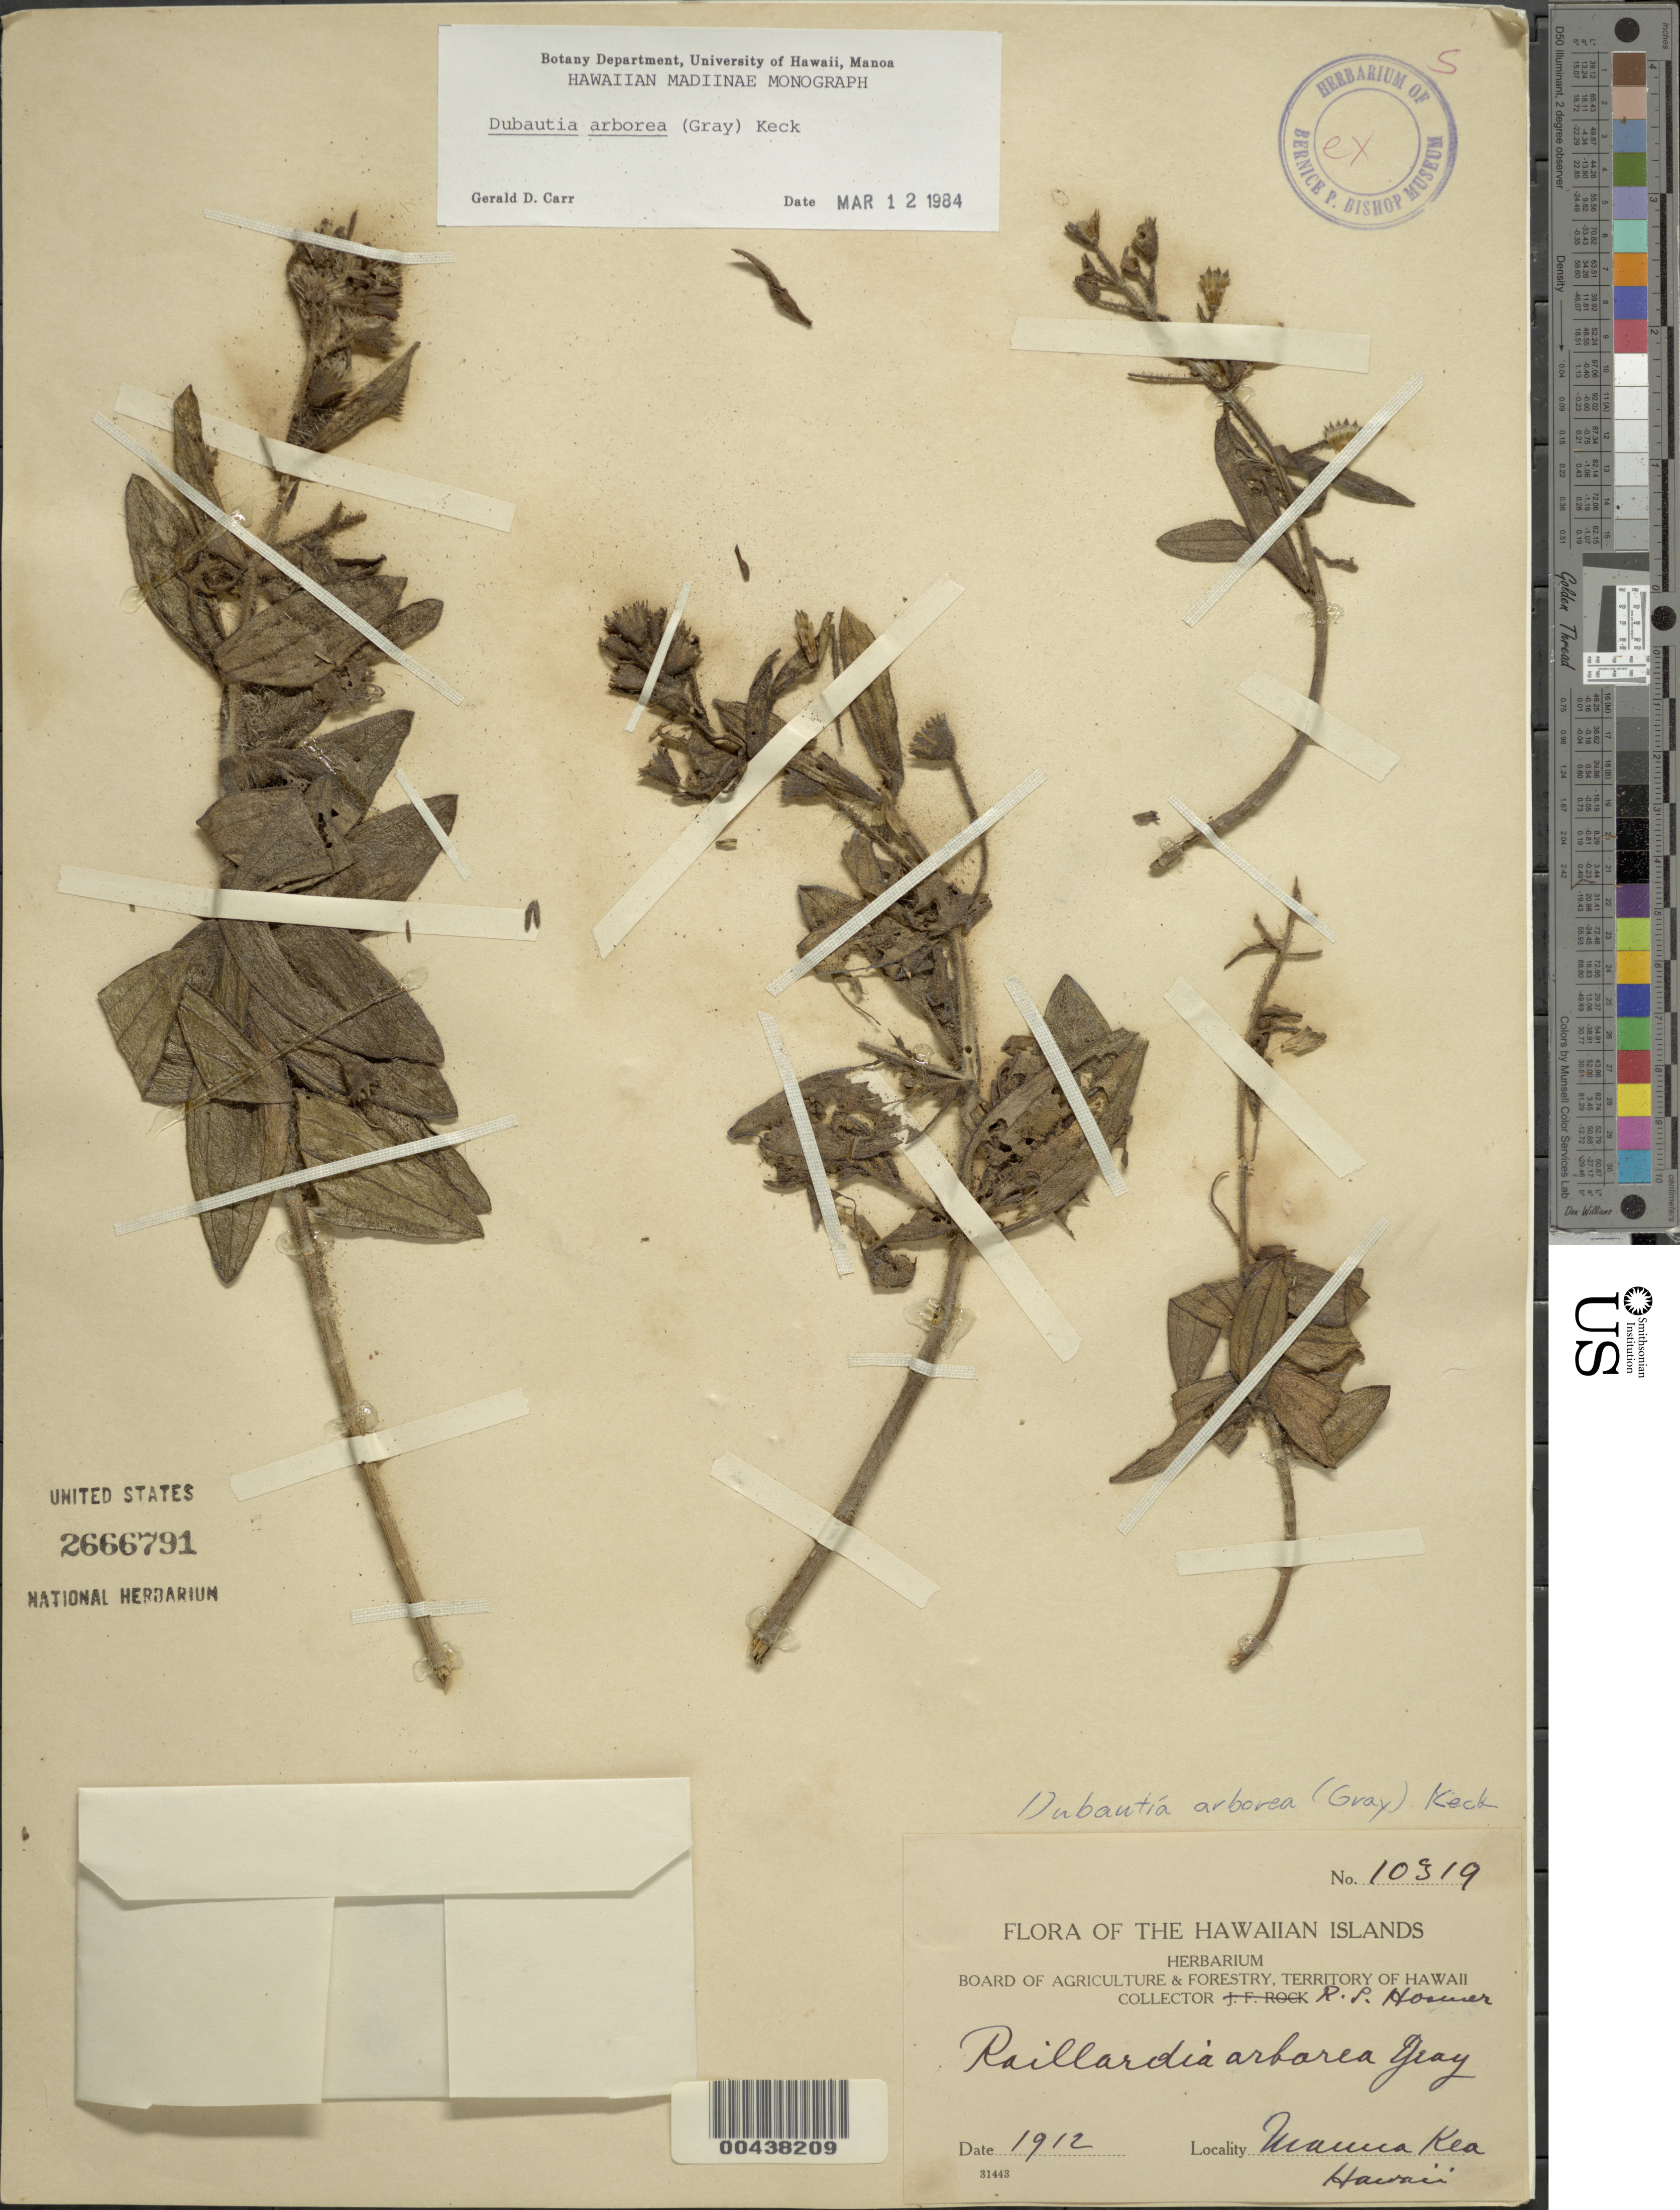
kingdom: Plantae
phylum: Tracheophyta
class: Magnoliopsida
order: Asterales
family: Asteraceae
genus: Dubautia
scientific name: Dubautia arborea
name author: (A. Gray) D.D. Keck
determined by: Carr, G. D.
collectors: R. Hoswer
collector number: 10319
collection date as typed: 1912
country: United States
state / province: Hawaii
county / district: Hawaii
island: Hawaii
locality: Mauna Kea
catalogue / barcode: US 2666791